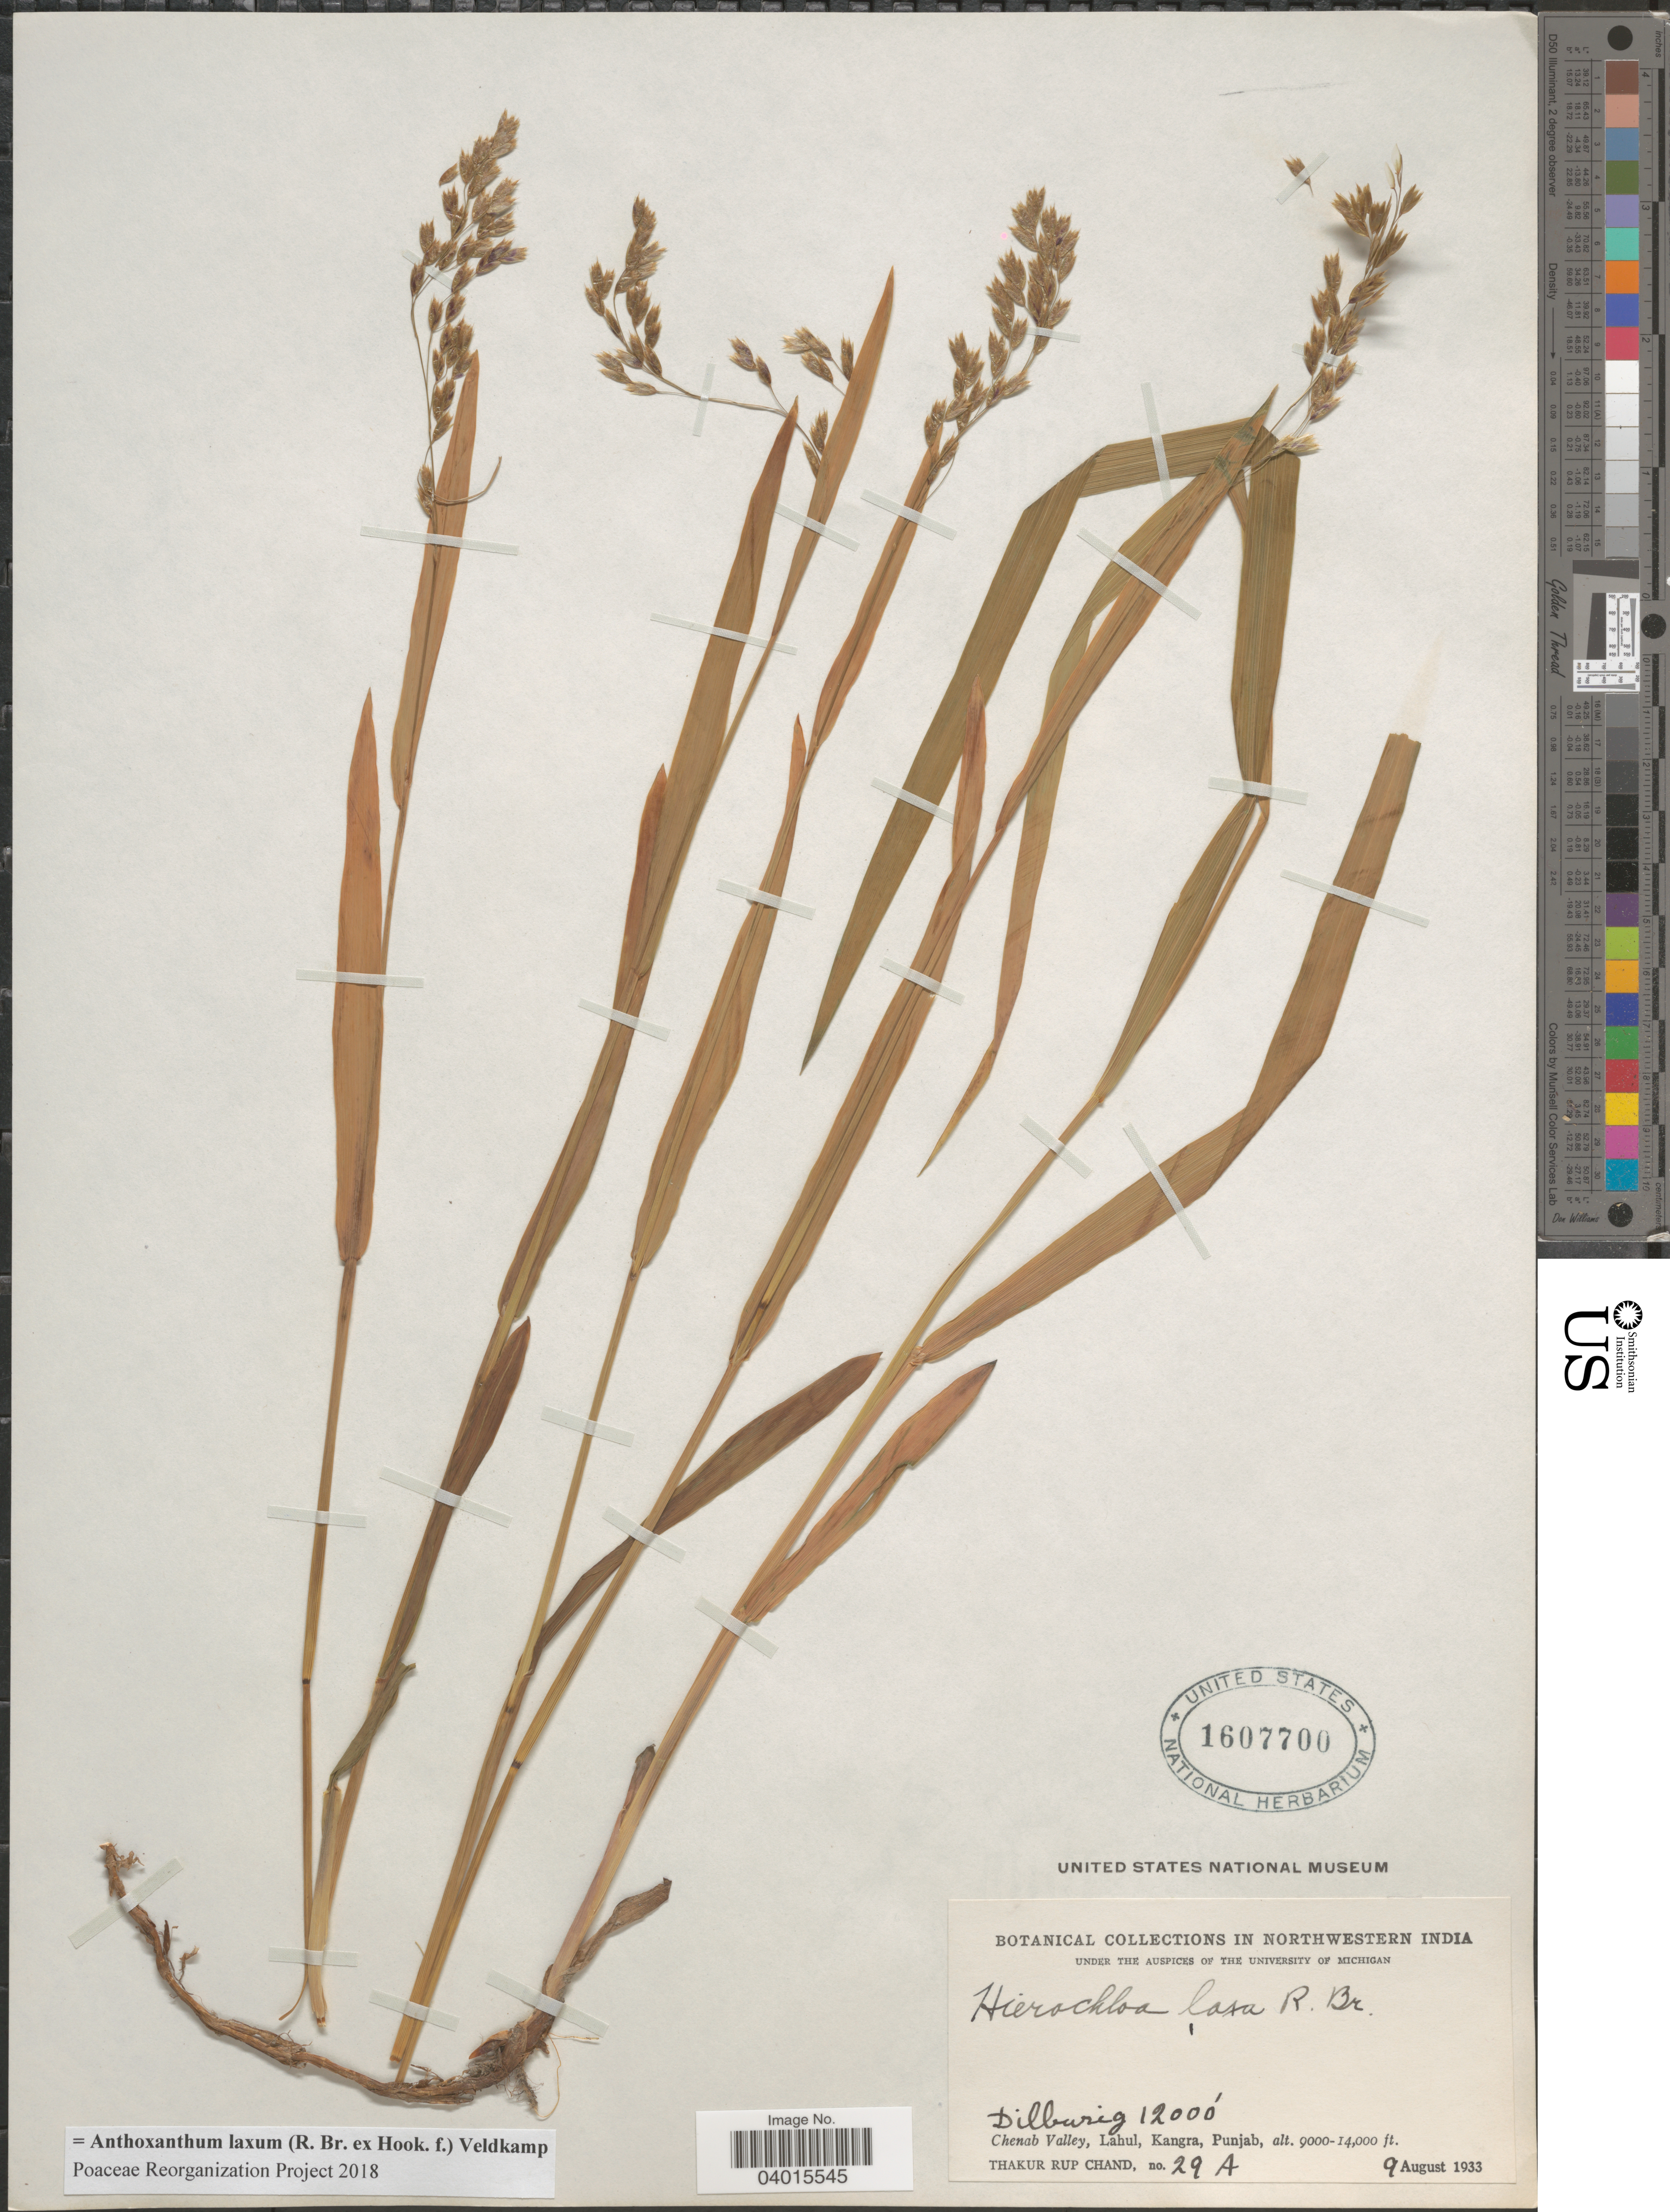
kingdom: Plantae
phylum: Tracheophyta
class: Liliopsida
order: Poales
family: Poaceae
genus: Anthoxanthum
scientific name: Anthoxanthum laxum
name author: (R. Br. ex Hook. f.) Veldkamp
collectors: T. R. Chand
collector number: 29 A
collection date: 1933-08-09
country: India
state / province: Punjab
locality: Northwestern India. Dilburig. Chenab Valley, Lahul, Kangra.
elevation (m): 3658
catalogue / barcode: US 1607700